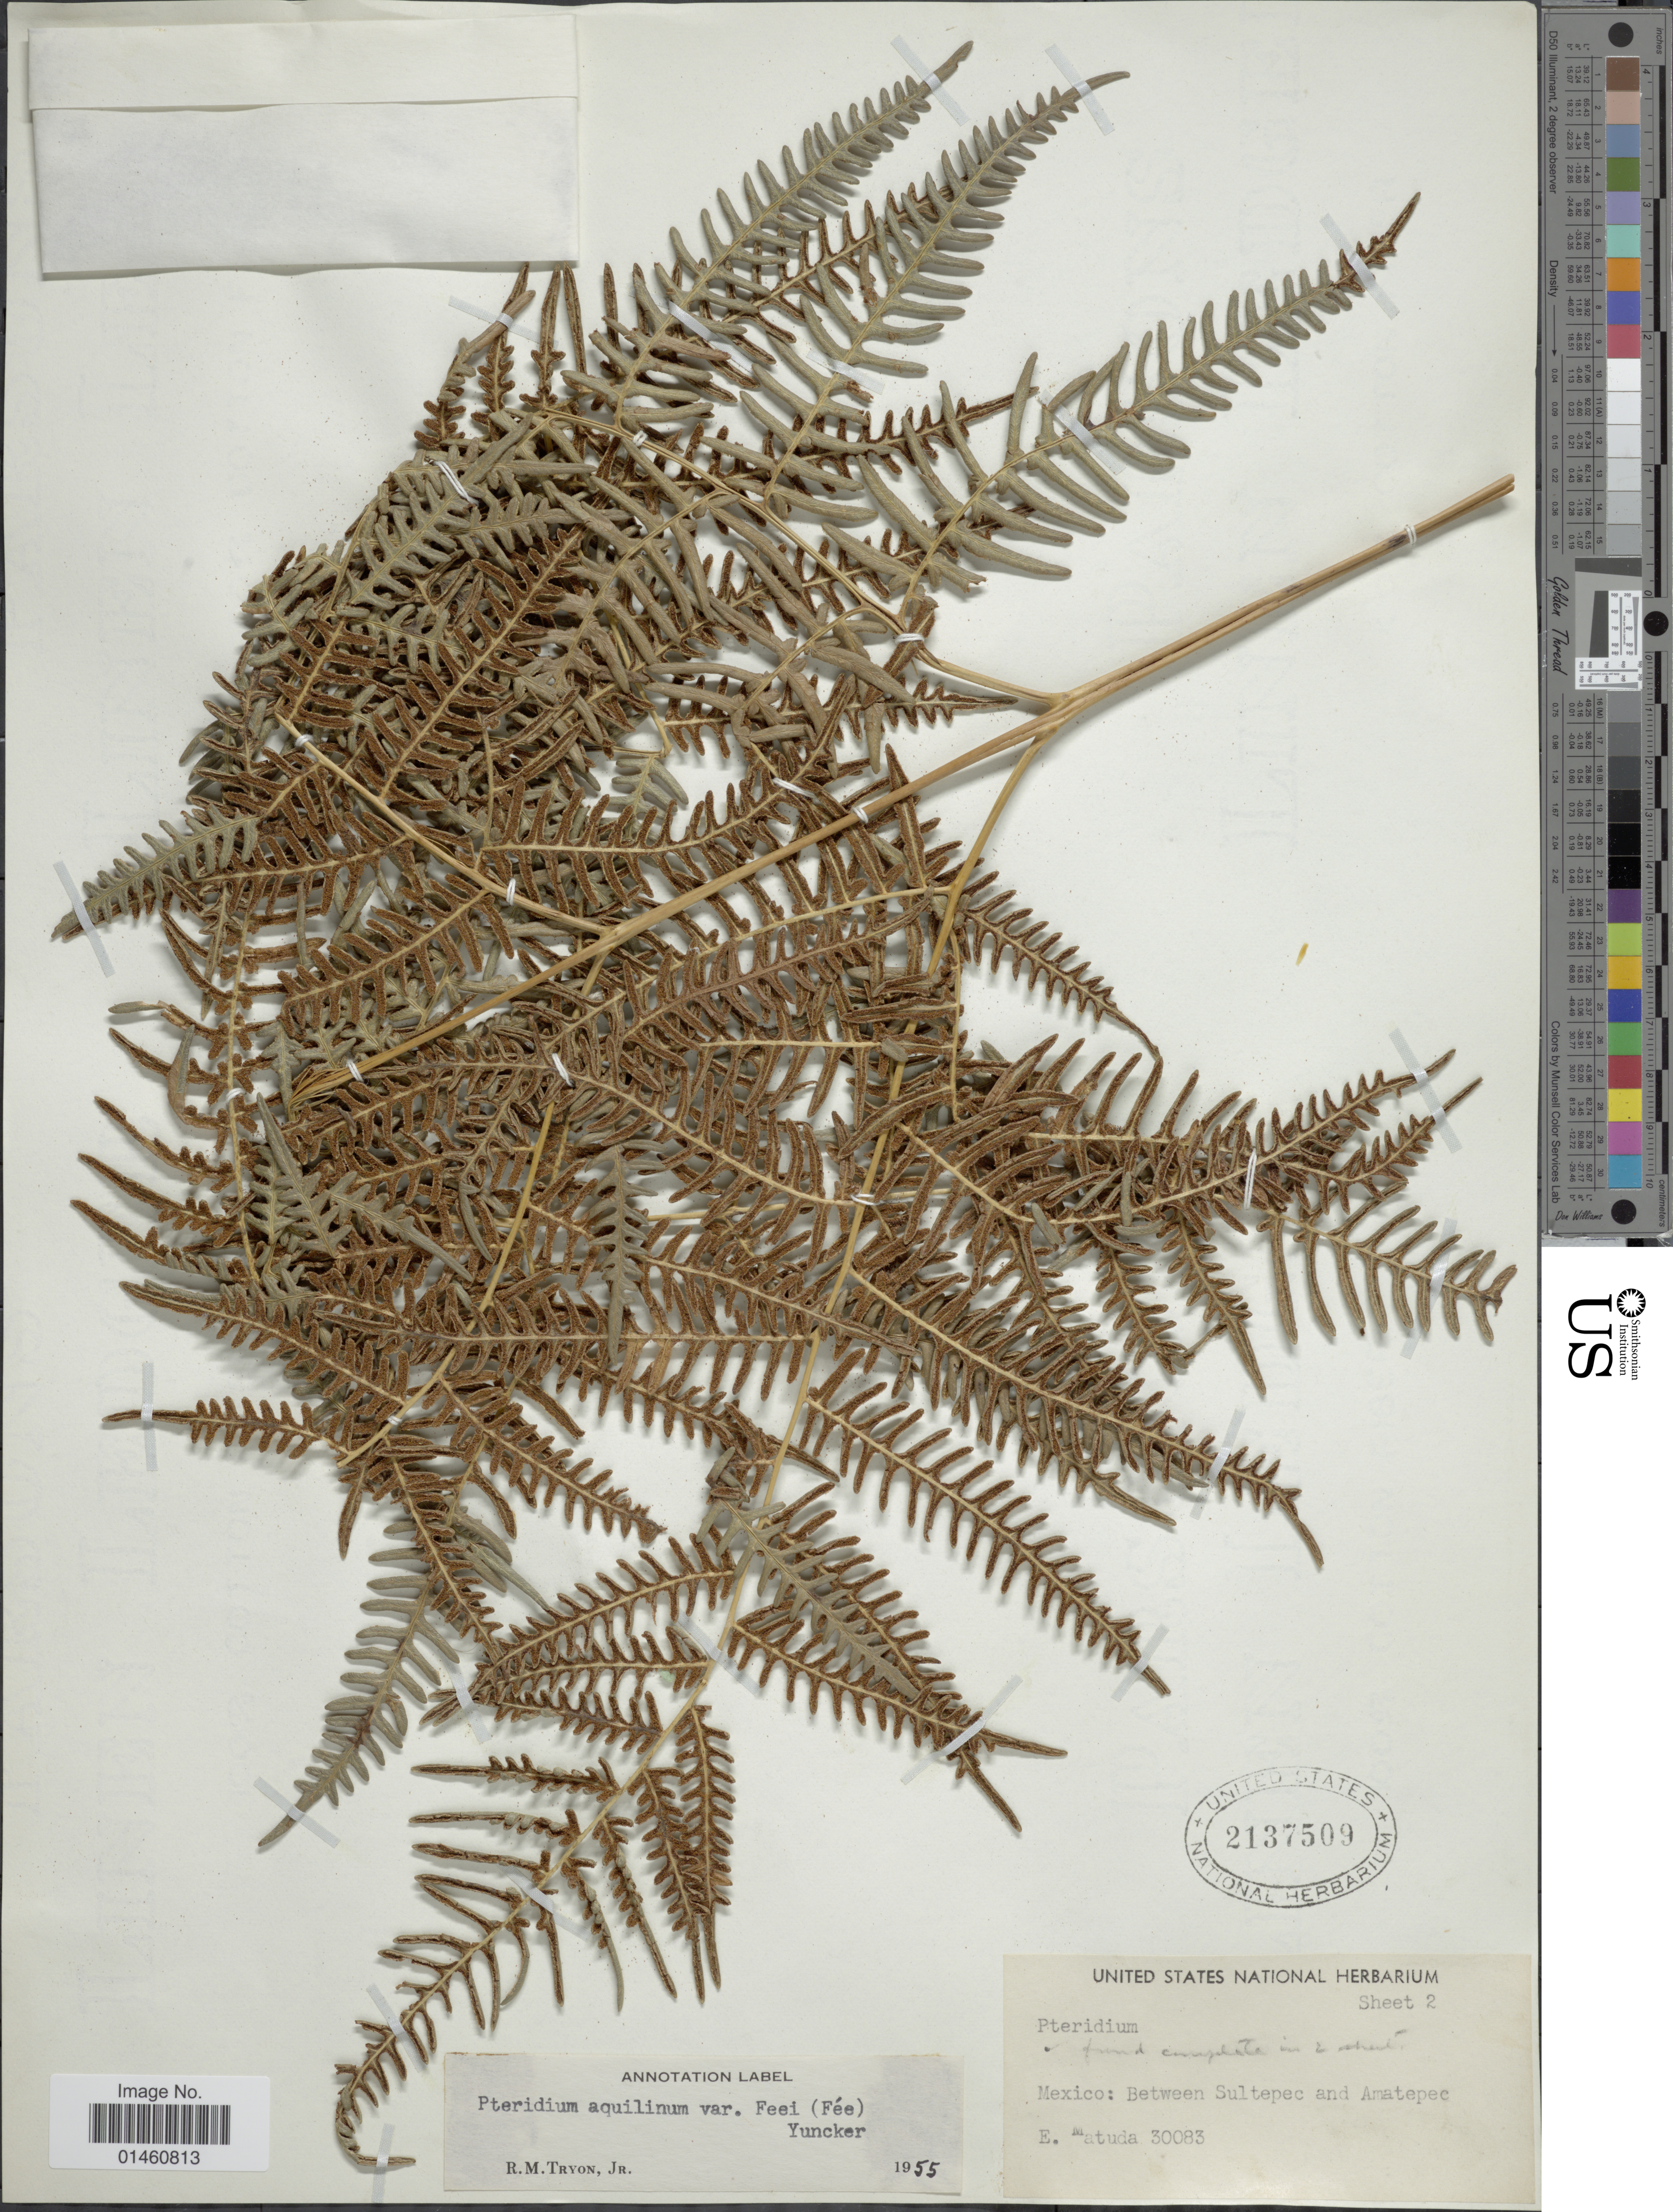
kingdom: Plantae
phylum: Tracheophyta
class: Polypodiopsida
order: Polypodiales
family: Dennstaedtiaceae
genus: Pteridium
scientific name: Pteridium aquilinum var. feei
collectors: E. Matuda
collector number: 30083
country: Mexico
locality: Between Sultepec and Amatepec.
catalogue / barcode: US 2137509